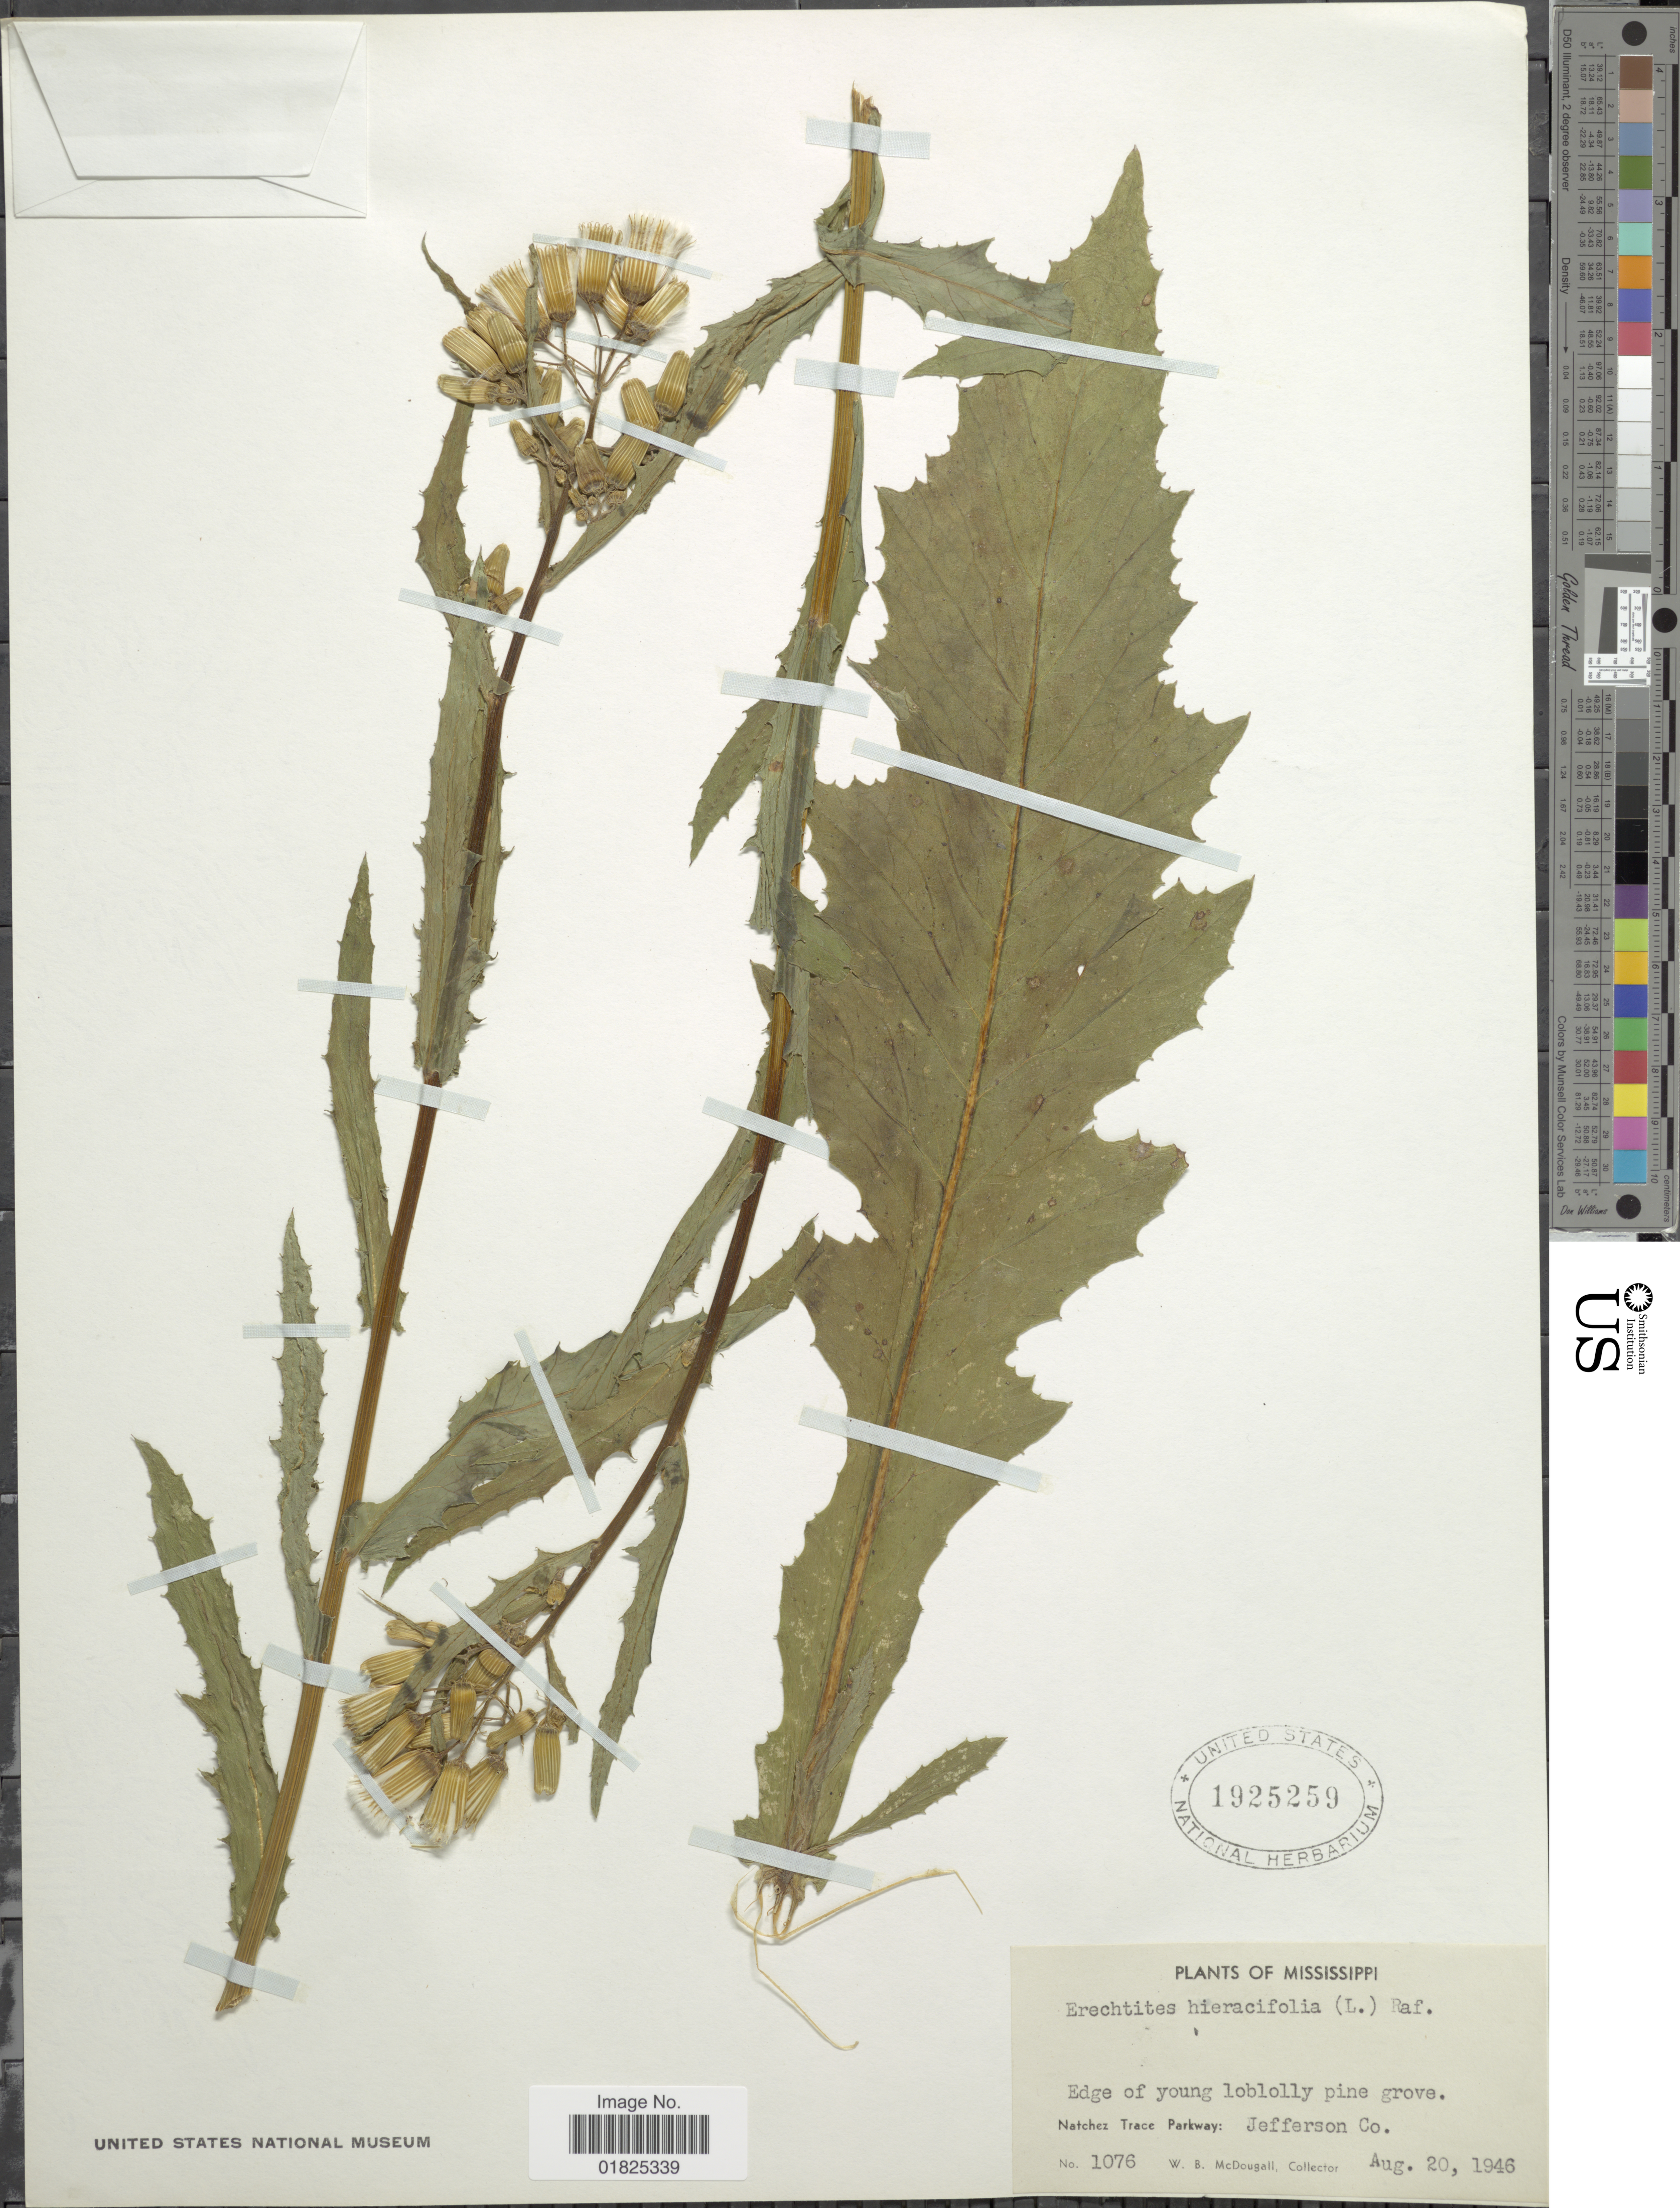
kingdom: Plantae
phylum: Tracheophyta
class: Magnoliopsida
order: Asterales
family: Asteraceae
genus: Erechtites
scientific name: Erechtites hieraciifolius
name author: (L.) Raf. ex DC.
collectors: W. B. McDougall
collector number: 1076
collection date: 1946-08-20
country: United States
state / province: Mississippi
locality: Natchez Trace Parkway: Jefferson Co.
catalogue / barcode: US 1925259